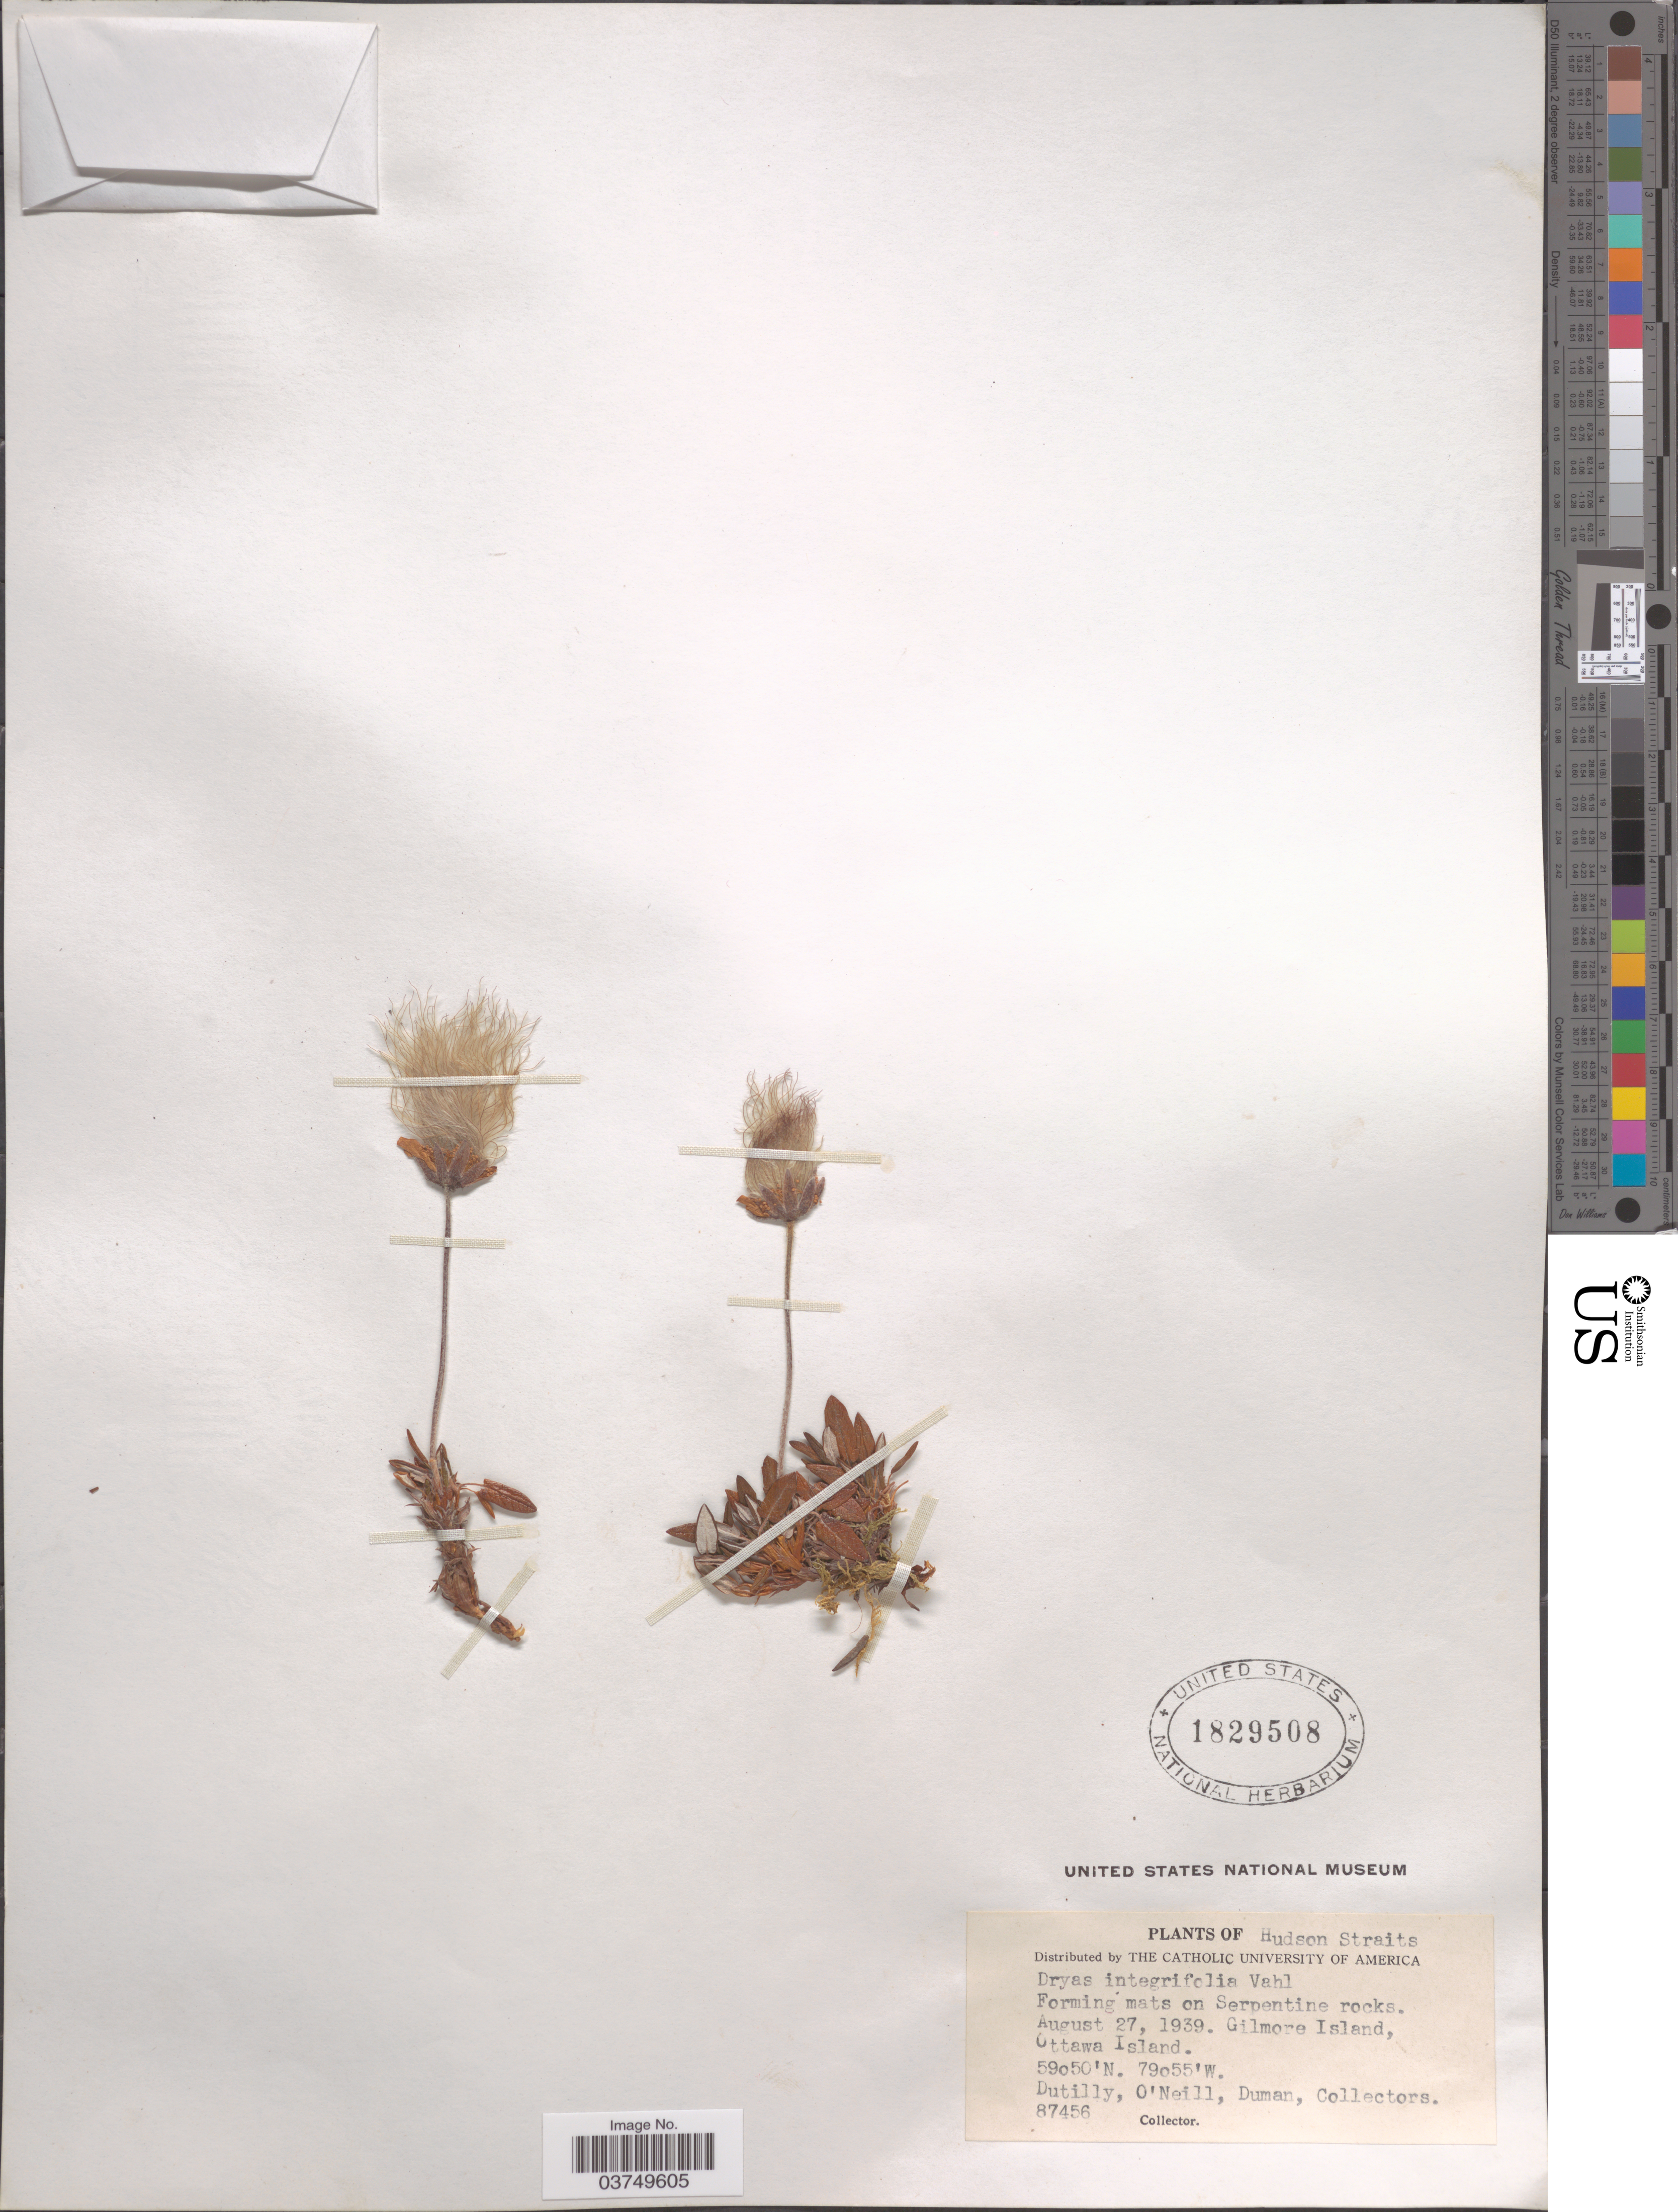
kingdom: Plantae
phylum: Tracheophyta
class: Magnoliopsida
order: Rosales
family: Rosaceae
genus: Dryas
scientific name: Dryas integrifolia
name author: Vahl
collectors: -. Dutilly, -. O'Neill & -. Duman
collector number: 87456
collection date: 1939-08-27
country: Canada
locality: Hudson Straits. Forming mats on Serpentine rocks. Gilmore Island, Ottawa Island.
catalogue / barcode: US 1829508